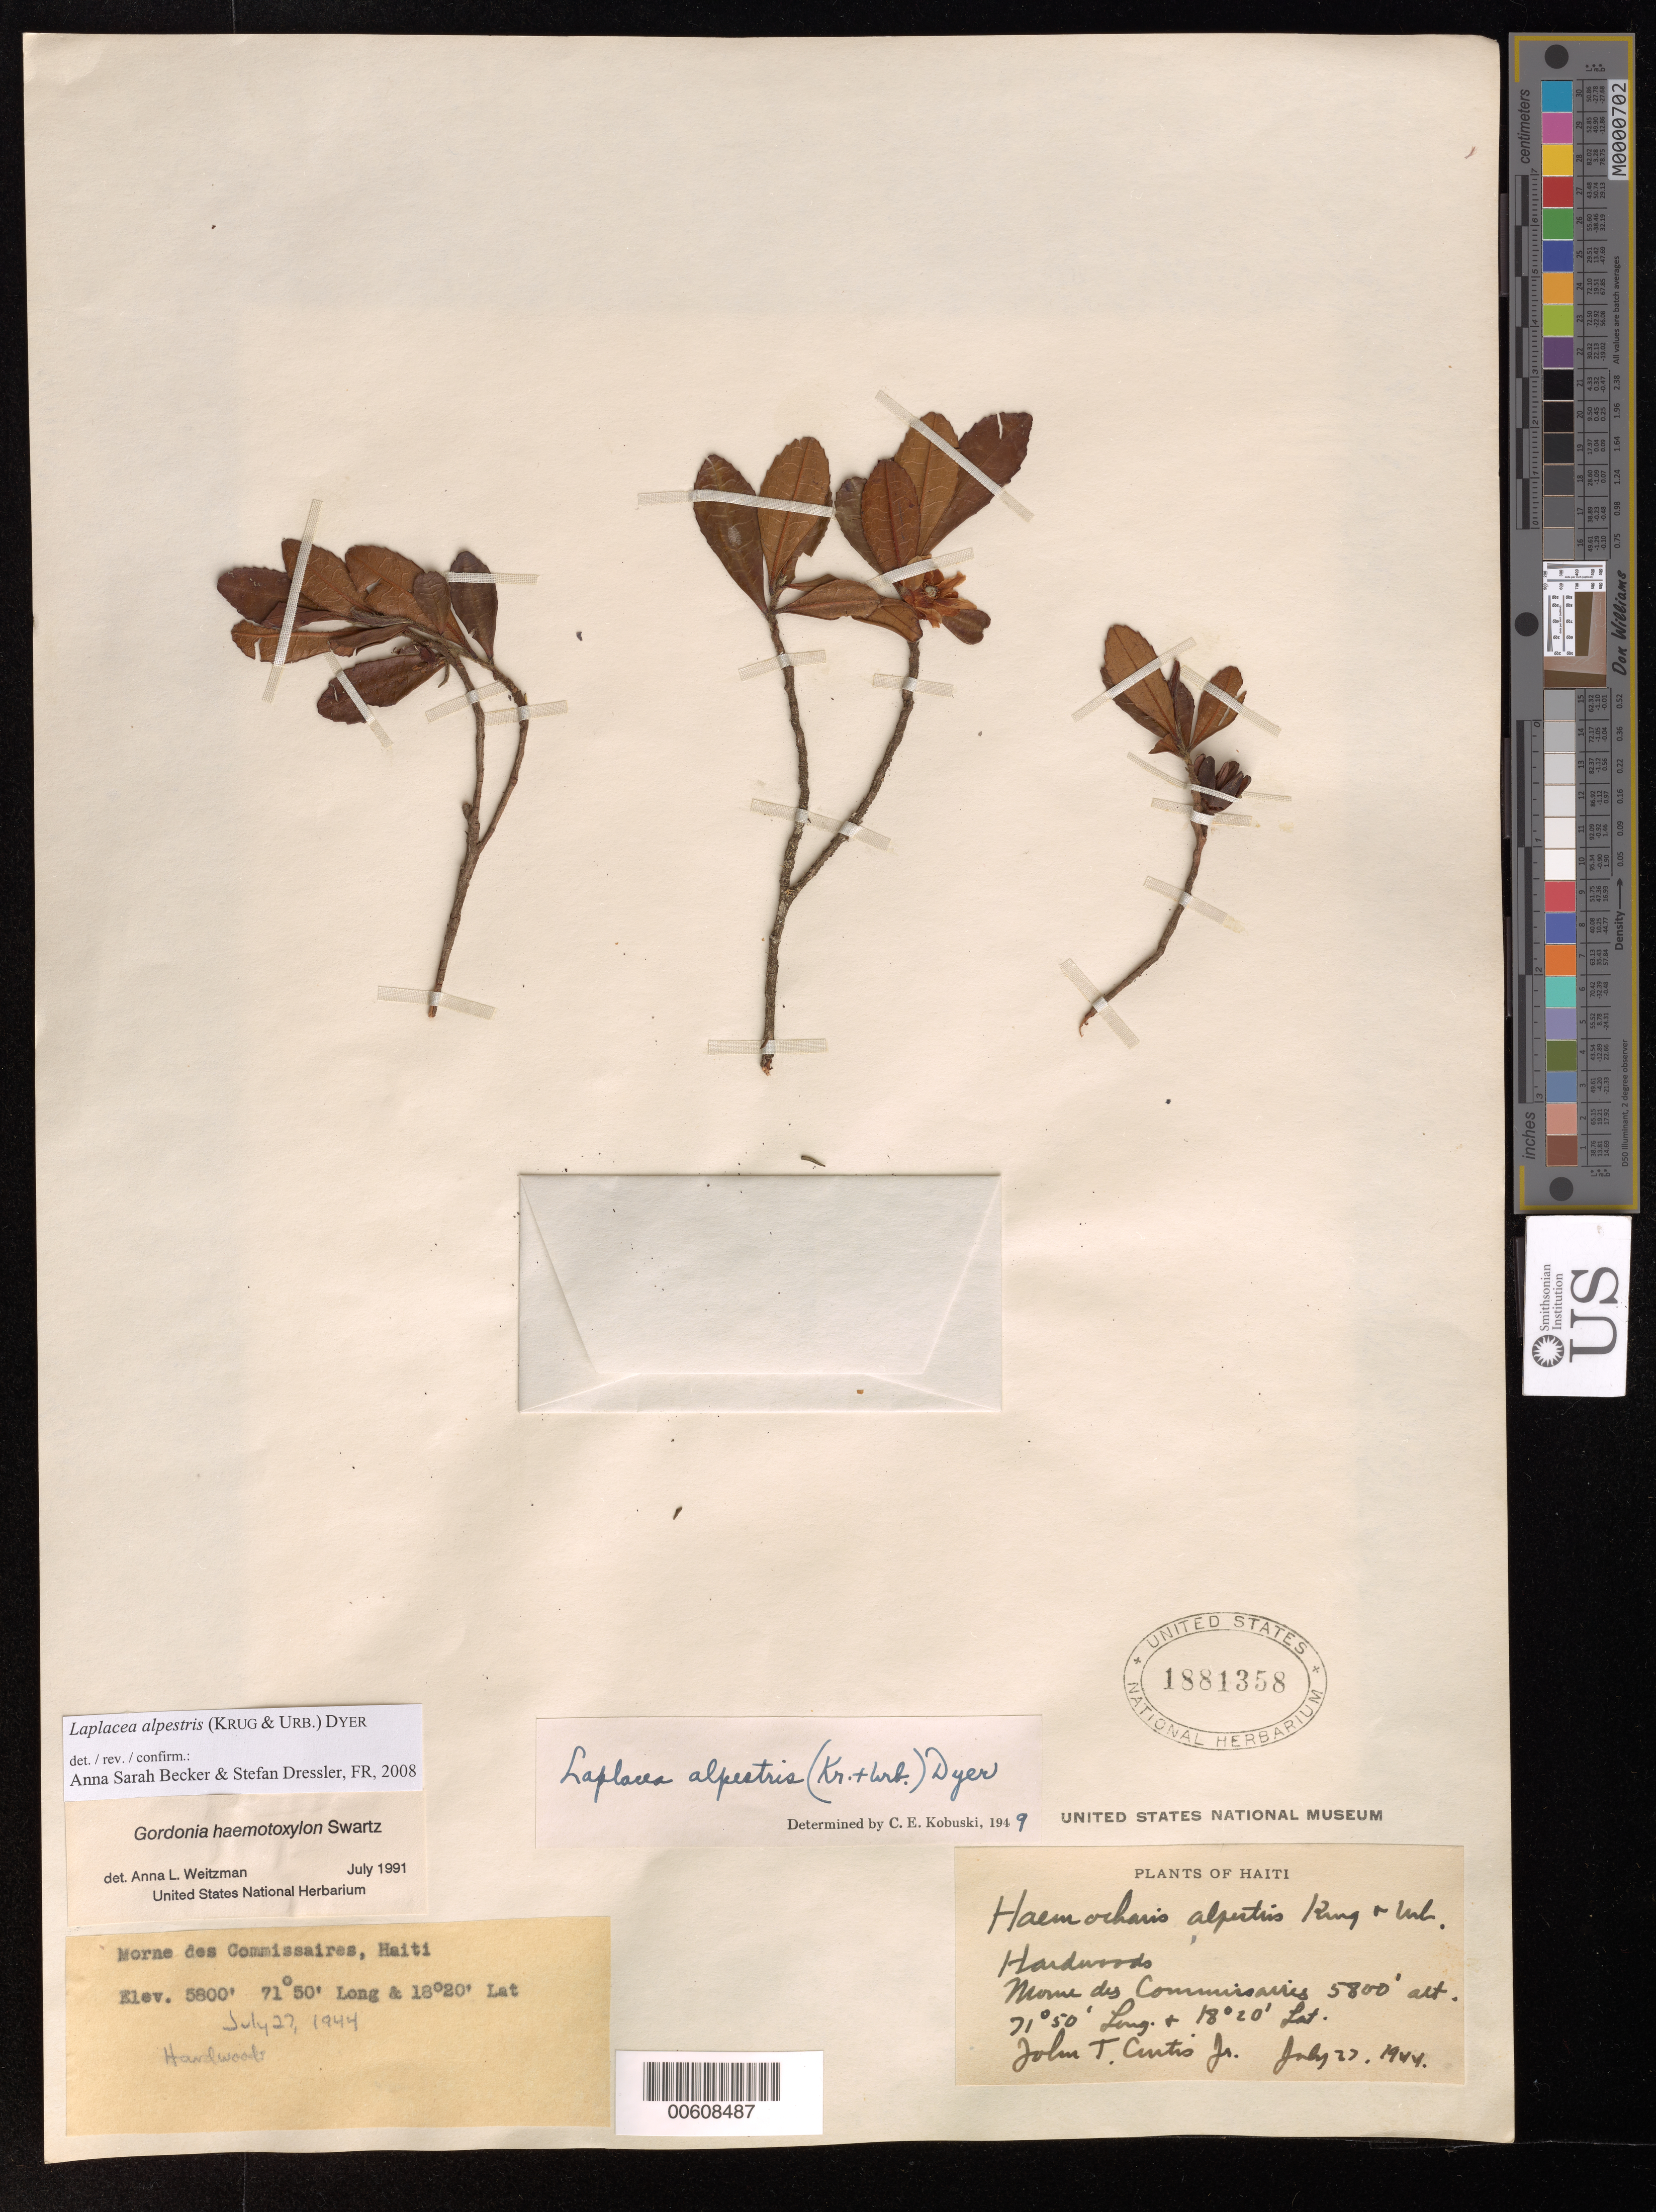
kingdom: Plantae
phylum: Tracheophyta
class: Magnoliopsida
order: Ericales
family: Theaceae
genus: Laplacea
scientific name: Laplacea alpestris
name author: (Krug & Urb.) Dyer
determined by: Becker, Anna S.; Dressler, S.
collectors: J. Curtis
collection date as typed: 24 Jul 1944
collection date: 1944-07-24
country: Haiti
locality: Morne des Commissaires.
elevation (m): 1768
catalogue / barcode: US 1881358